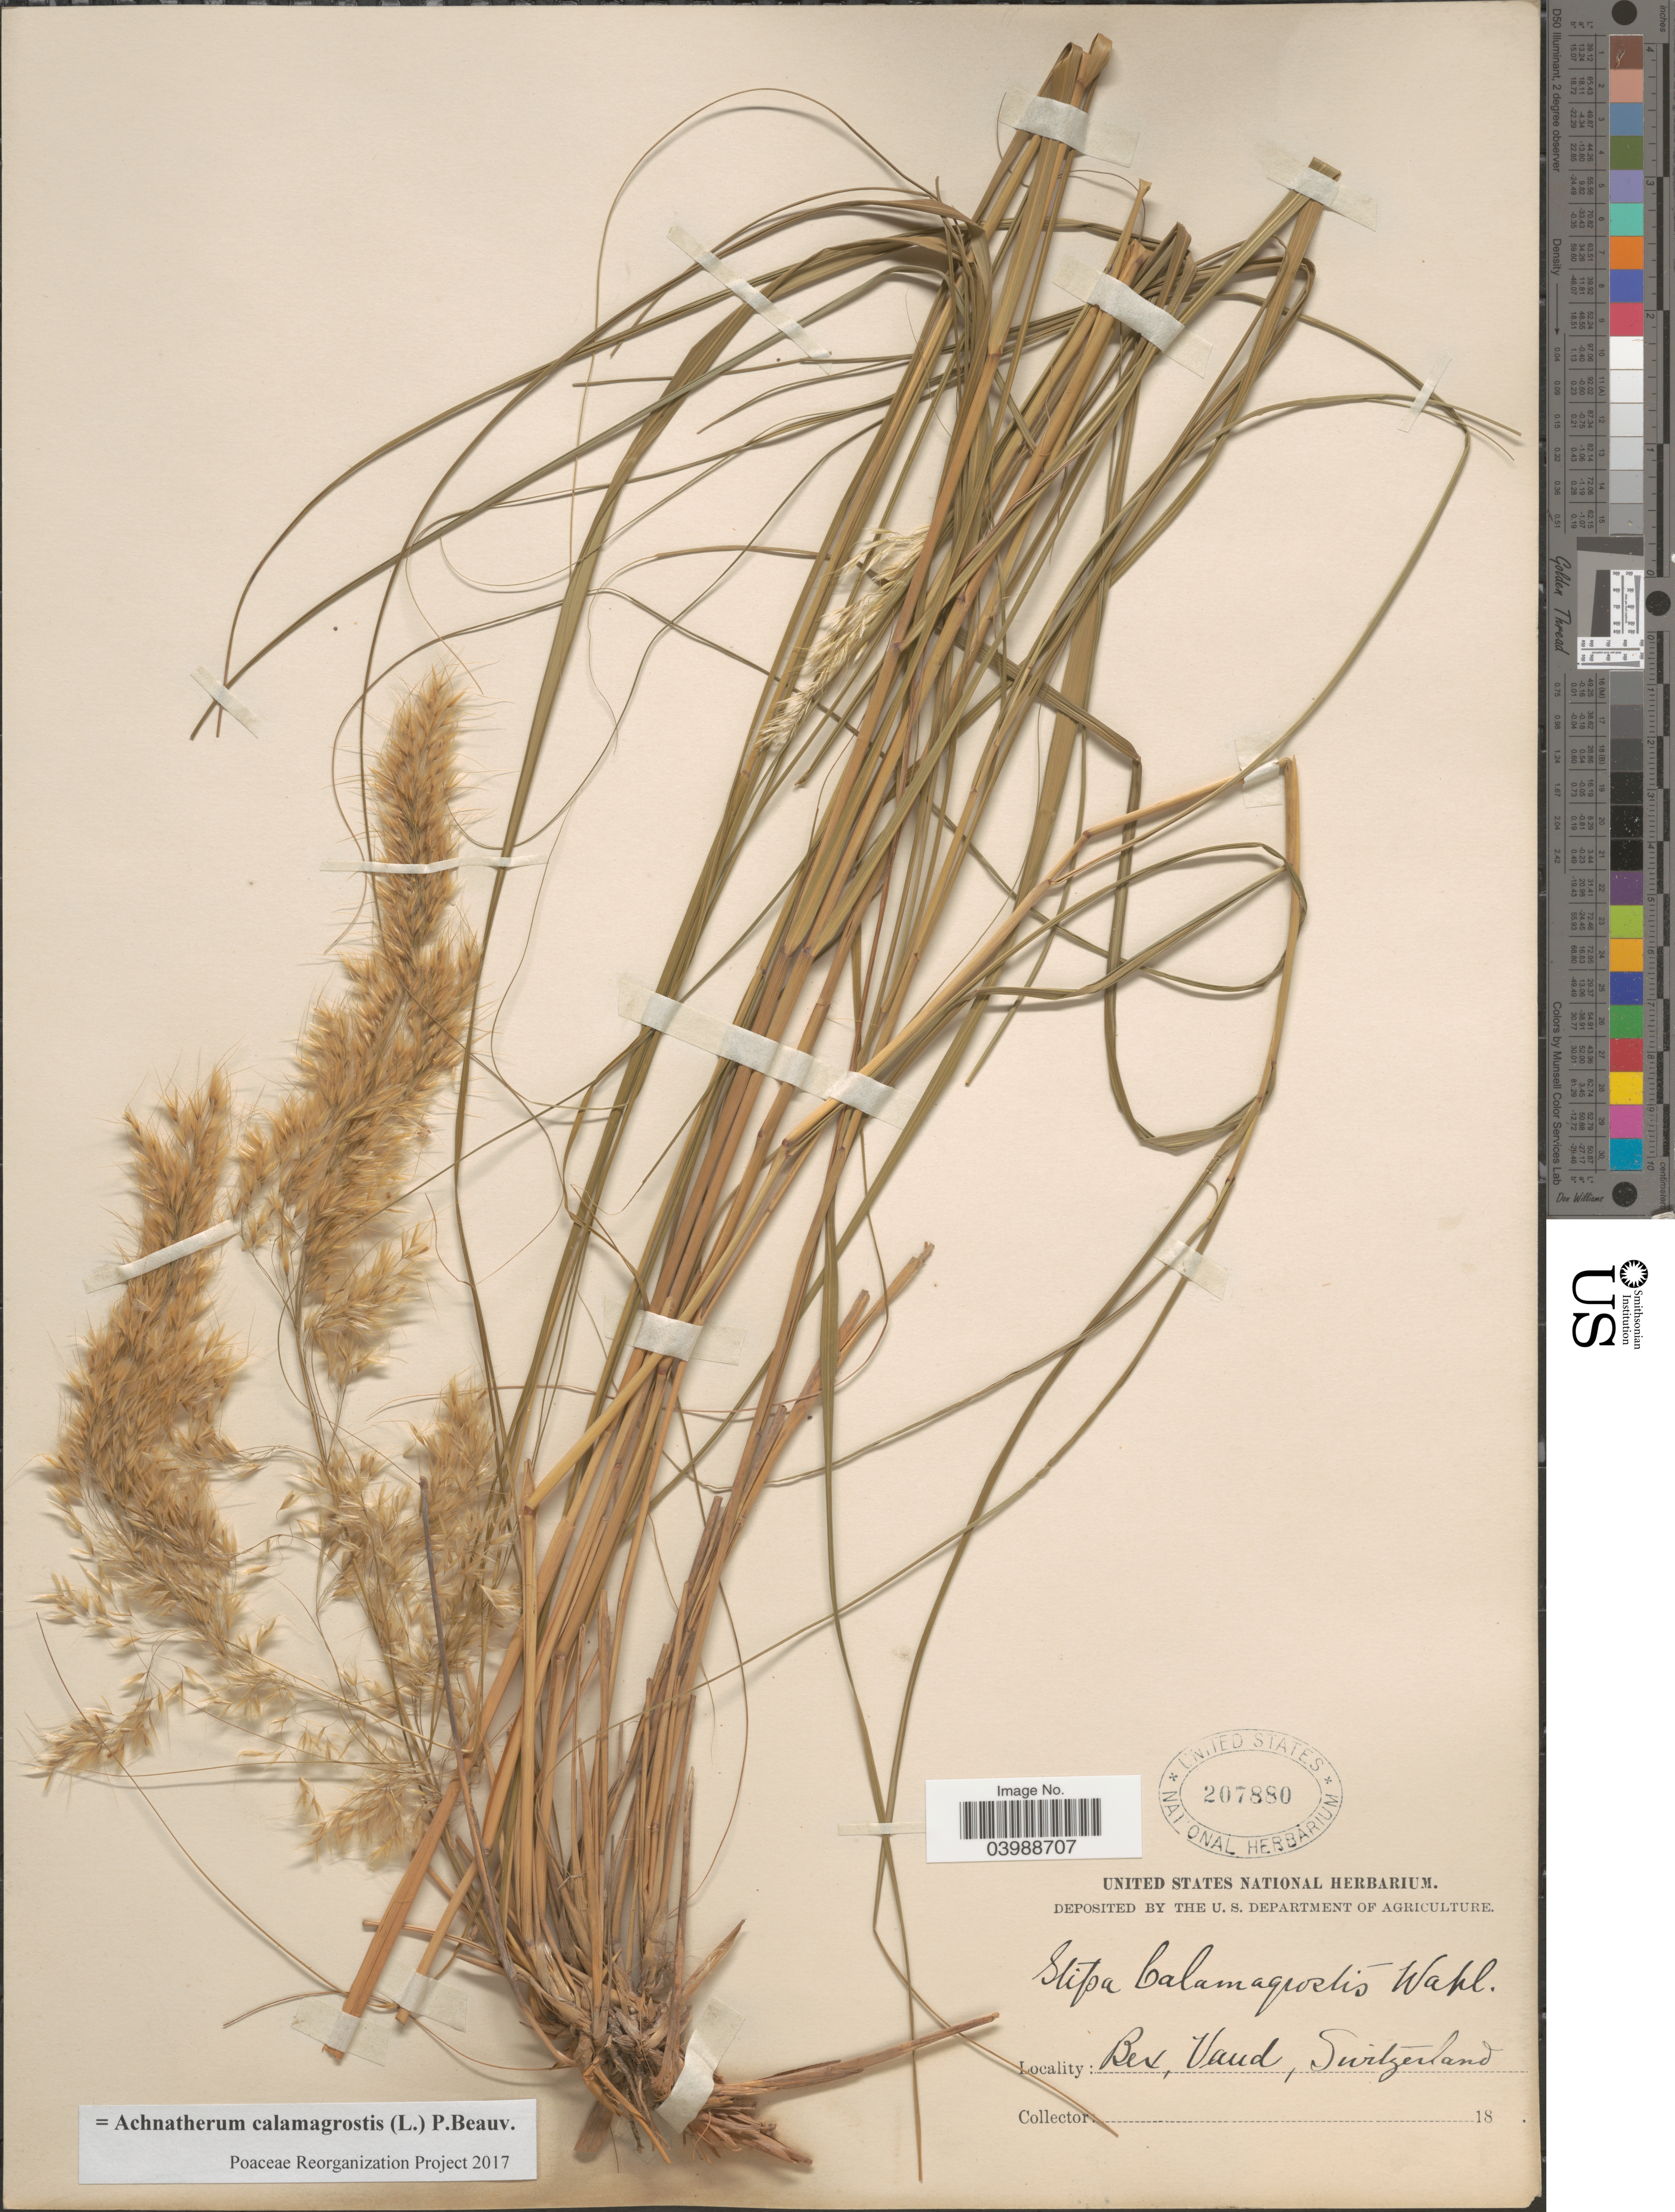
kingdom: Plantae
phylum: Tracheophyta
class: Liliopsida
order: Poales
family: Poaceae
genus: Achnatherum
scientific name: Achnatherum calamagrostis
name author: (L.) P. Beauv.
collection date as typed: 18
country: Switzerland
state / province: Vaud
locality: Bex.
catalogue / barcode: US 207880